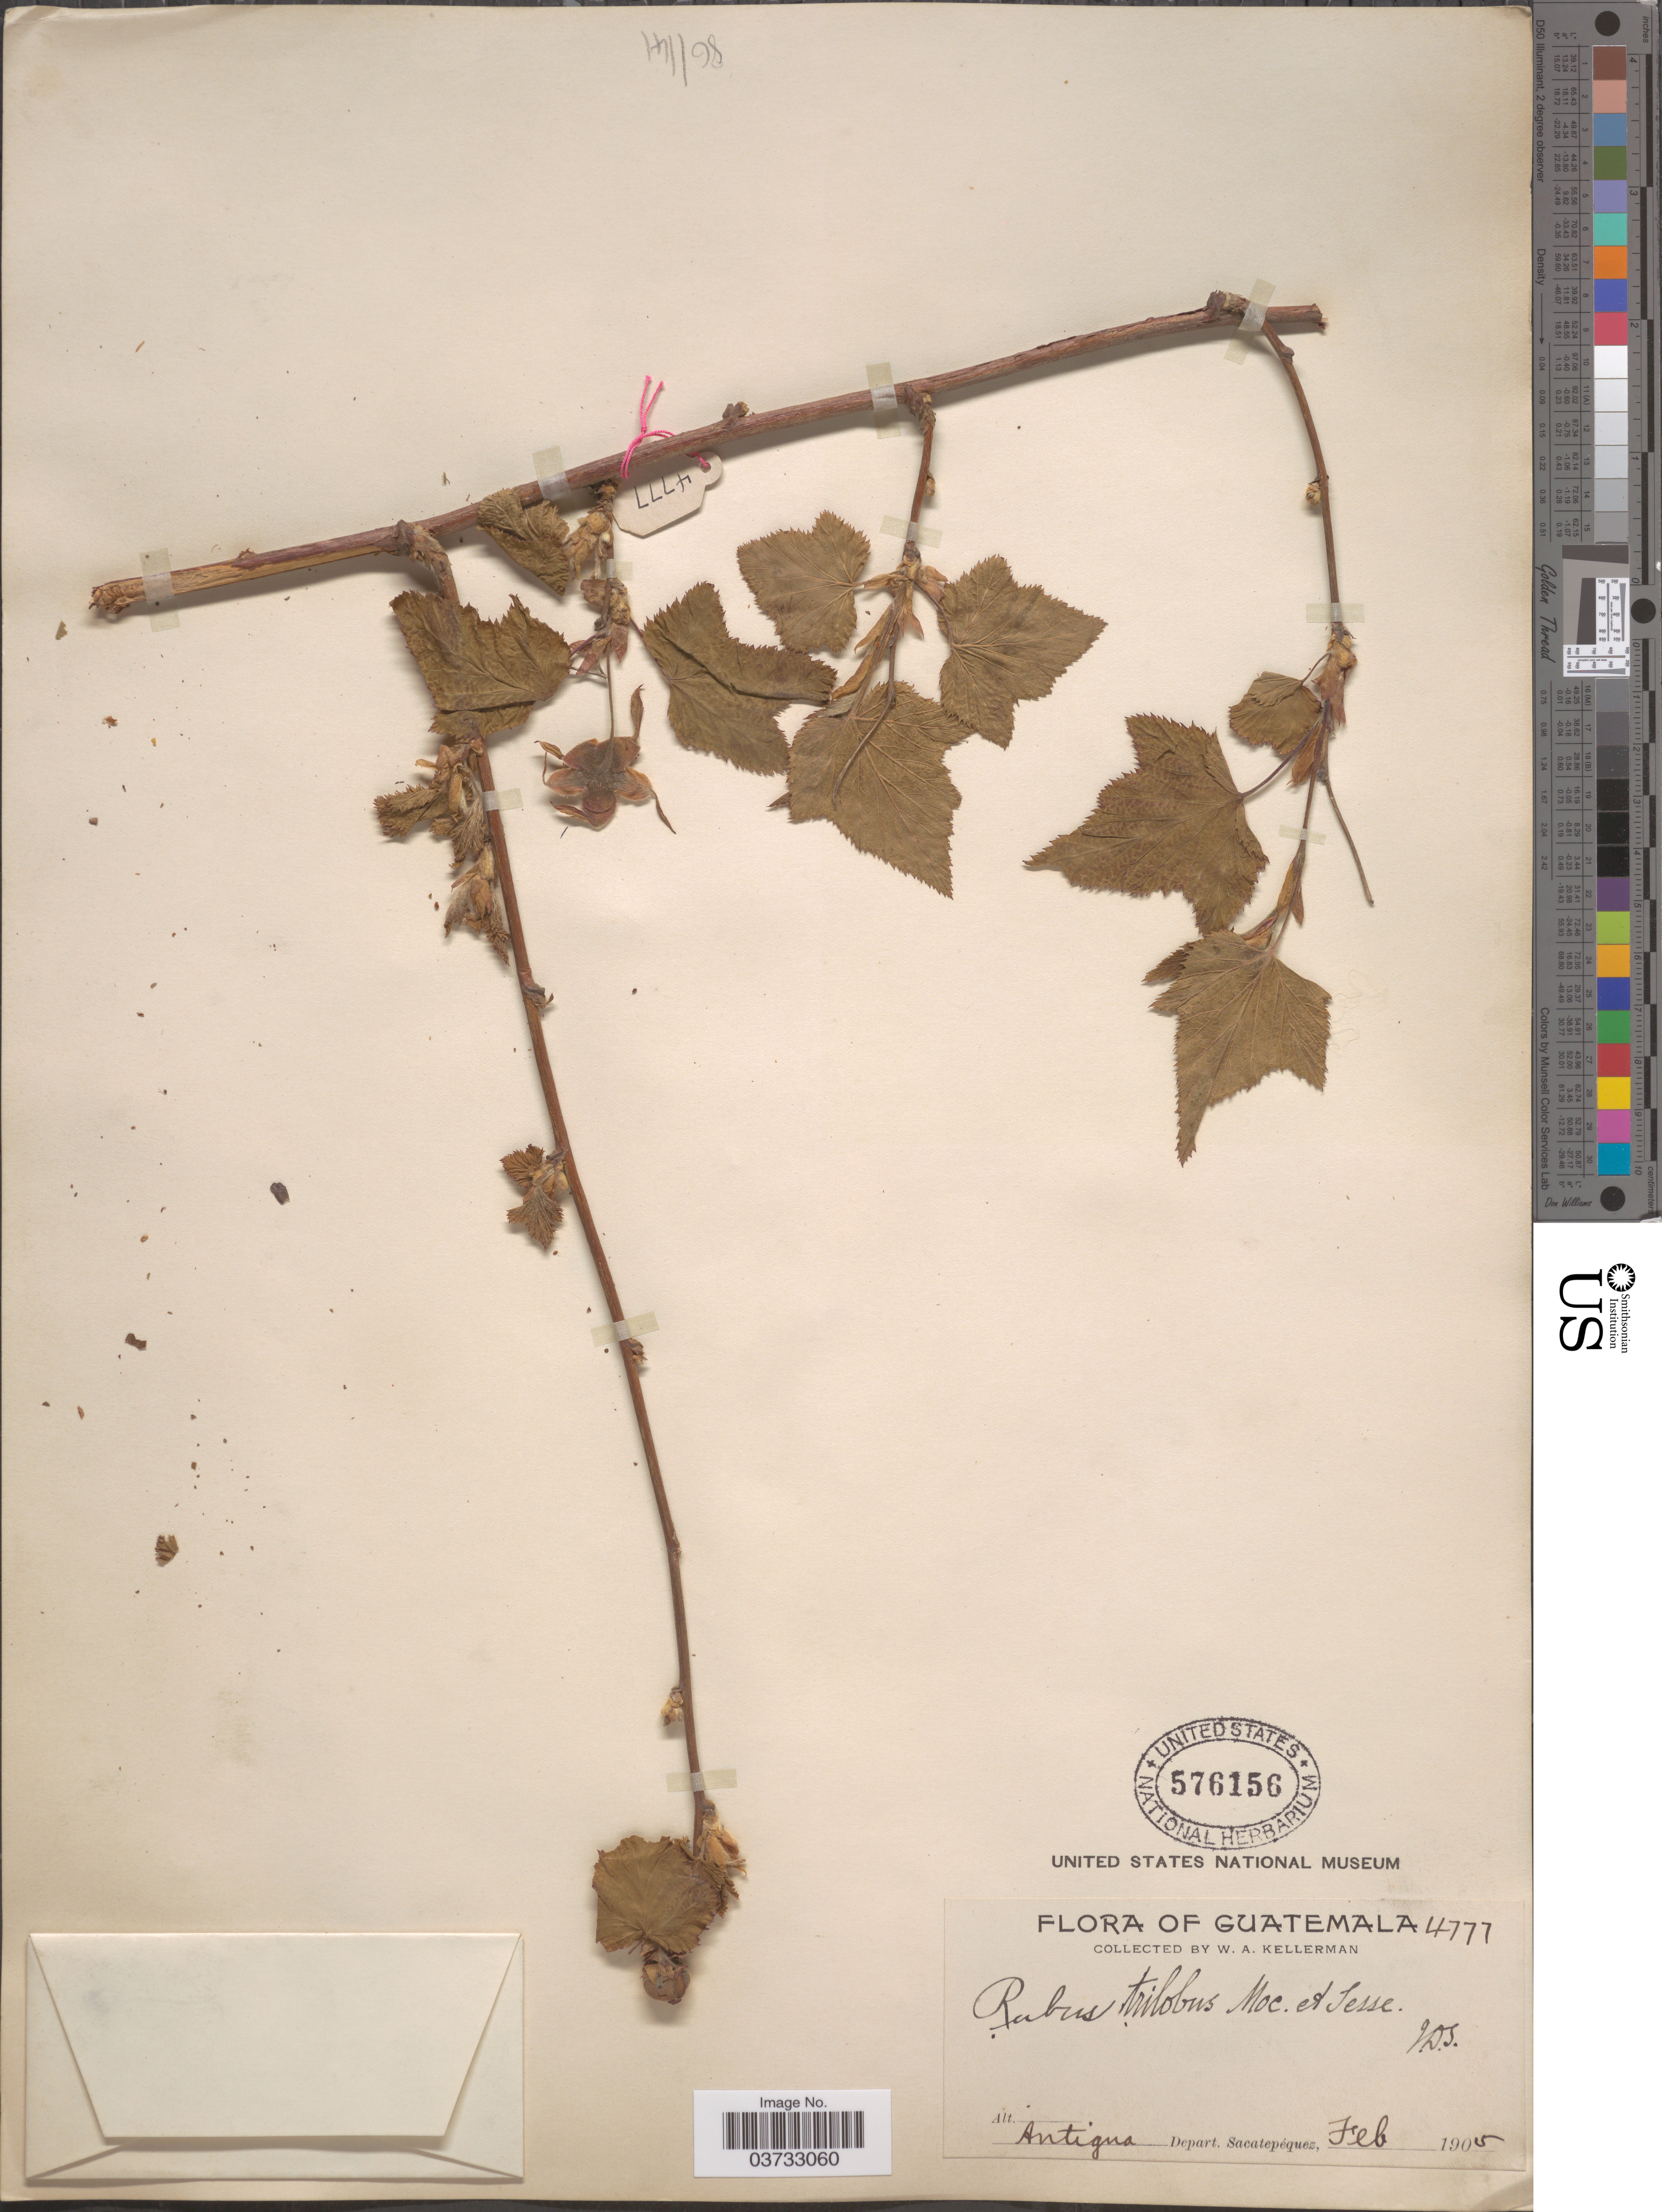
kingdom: Plantae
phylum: Tracheophyta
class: Magnoliopsida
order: Rosales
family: Rosaceae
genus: Rubus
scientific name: Rubus trilobus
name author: Moc. & Sessé ex Ser.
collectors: W. Kellerman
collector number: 4777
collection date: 1905-02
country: Guatemala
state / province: Sacatepequez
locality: Antigua. Depart. Sacatepéquez.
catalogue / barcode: US 576156